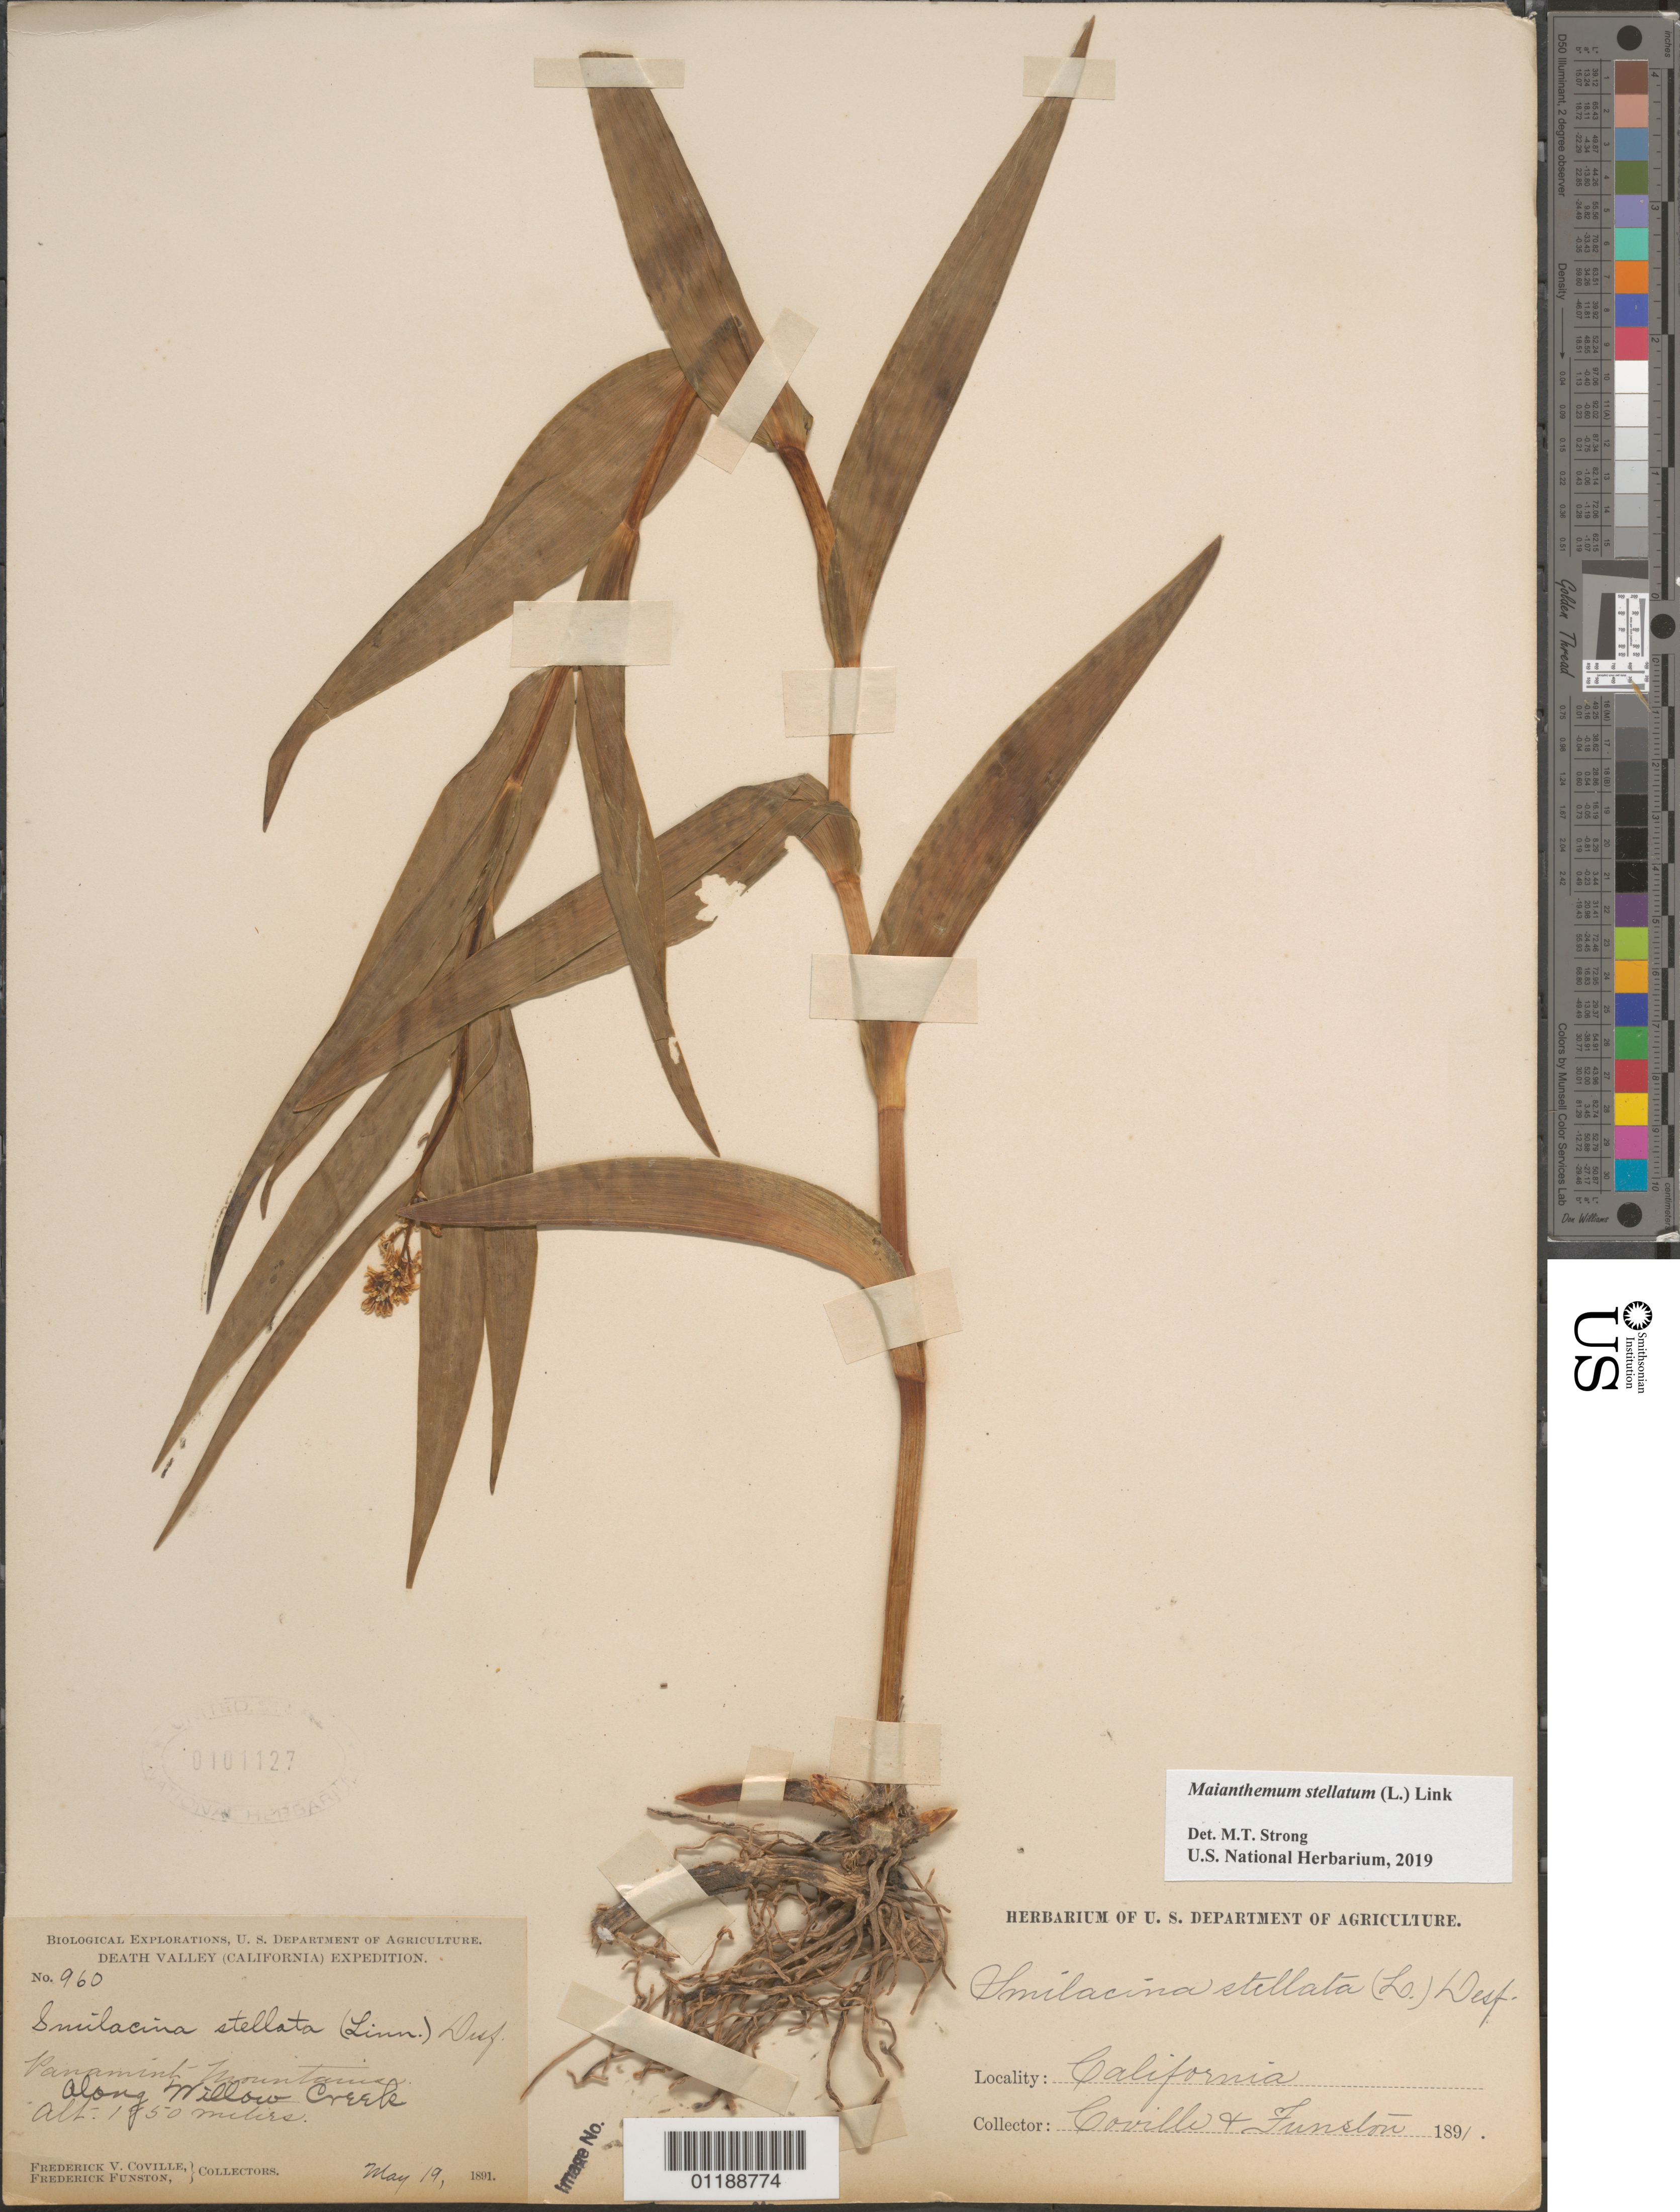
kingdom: Plantae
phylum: Tracheophyta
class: Liliopsida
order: Asparagales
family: Asparagaceae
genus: Maianthemum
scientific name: Maianthemum stellatum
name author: (L.) Link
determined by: Strong, Mark T., (BOT), Smithsonian Institution - National Museum of Natural History (UNITED STATES)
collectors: F. V. Coville & F. Funston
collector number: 960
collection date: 1891-05-19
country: United States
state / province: California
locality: Near Willow Creek, Panamint Mts.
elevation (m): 1950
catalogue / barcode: US 101127